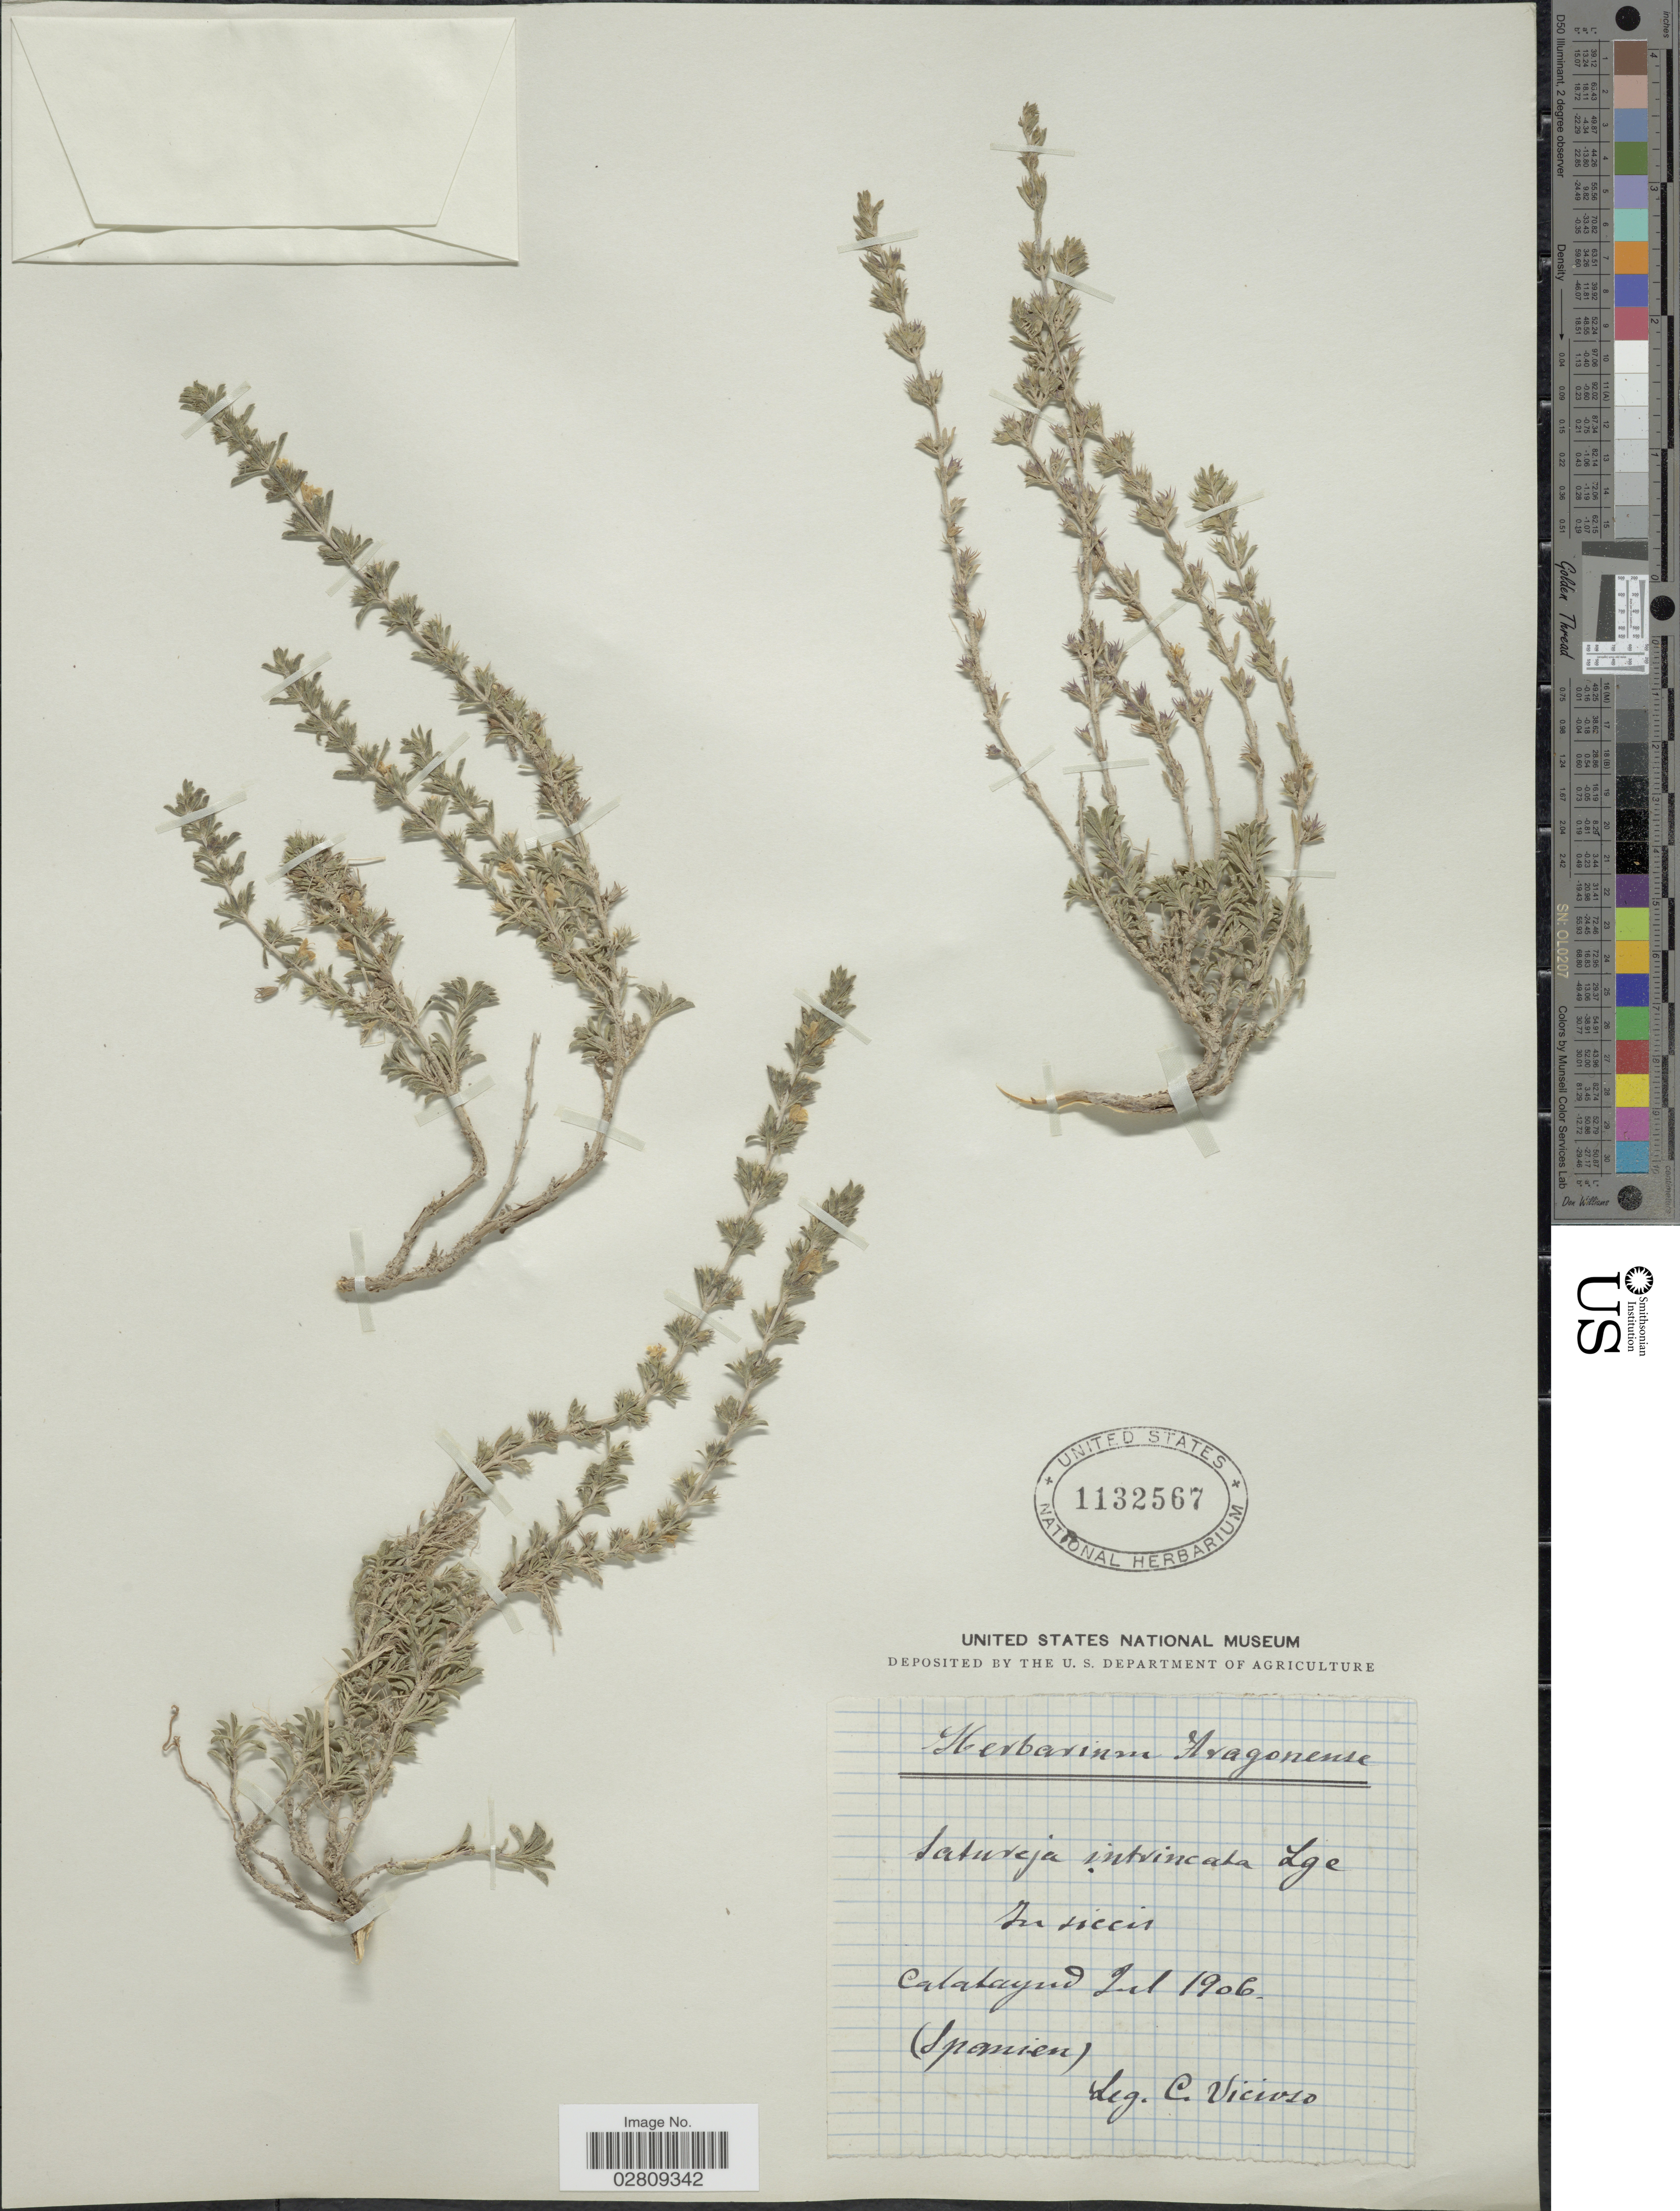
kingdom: Plantae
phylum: Tracheophyta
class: Magnoliopsida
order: Lamiales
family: Lamiaceae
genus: Satureja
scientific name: Satureja intricata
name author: Lange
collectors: C. Vicioso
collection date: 1906-07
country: Spain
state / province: Aragon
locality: In siccis Calatayud. Aragoense. (Spanien)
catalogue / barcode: US 1132567